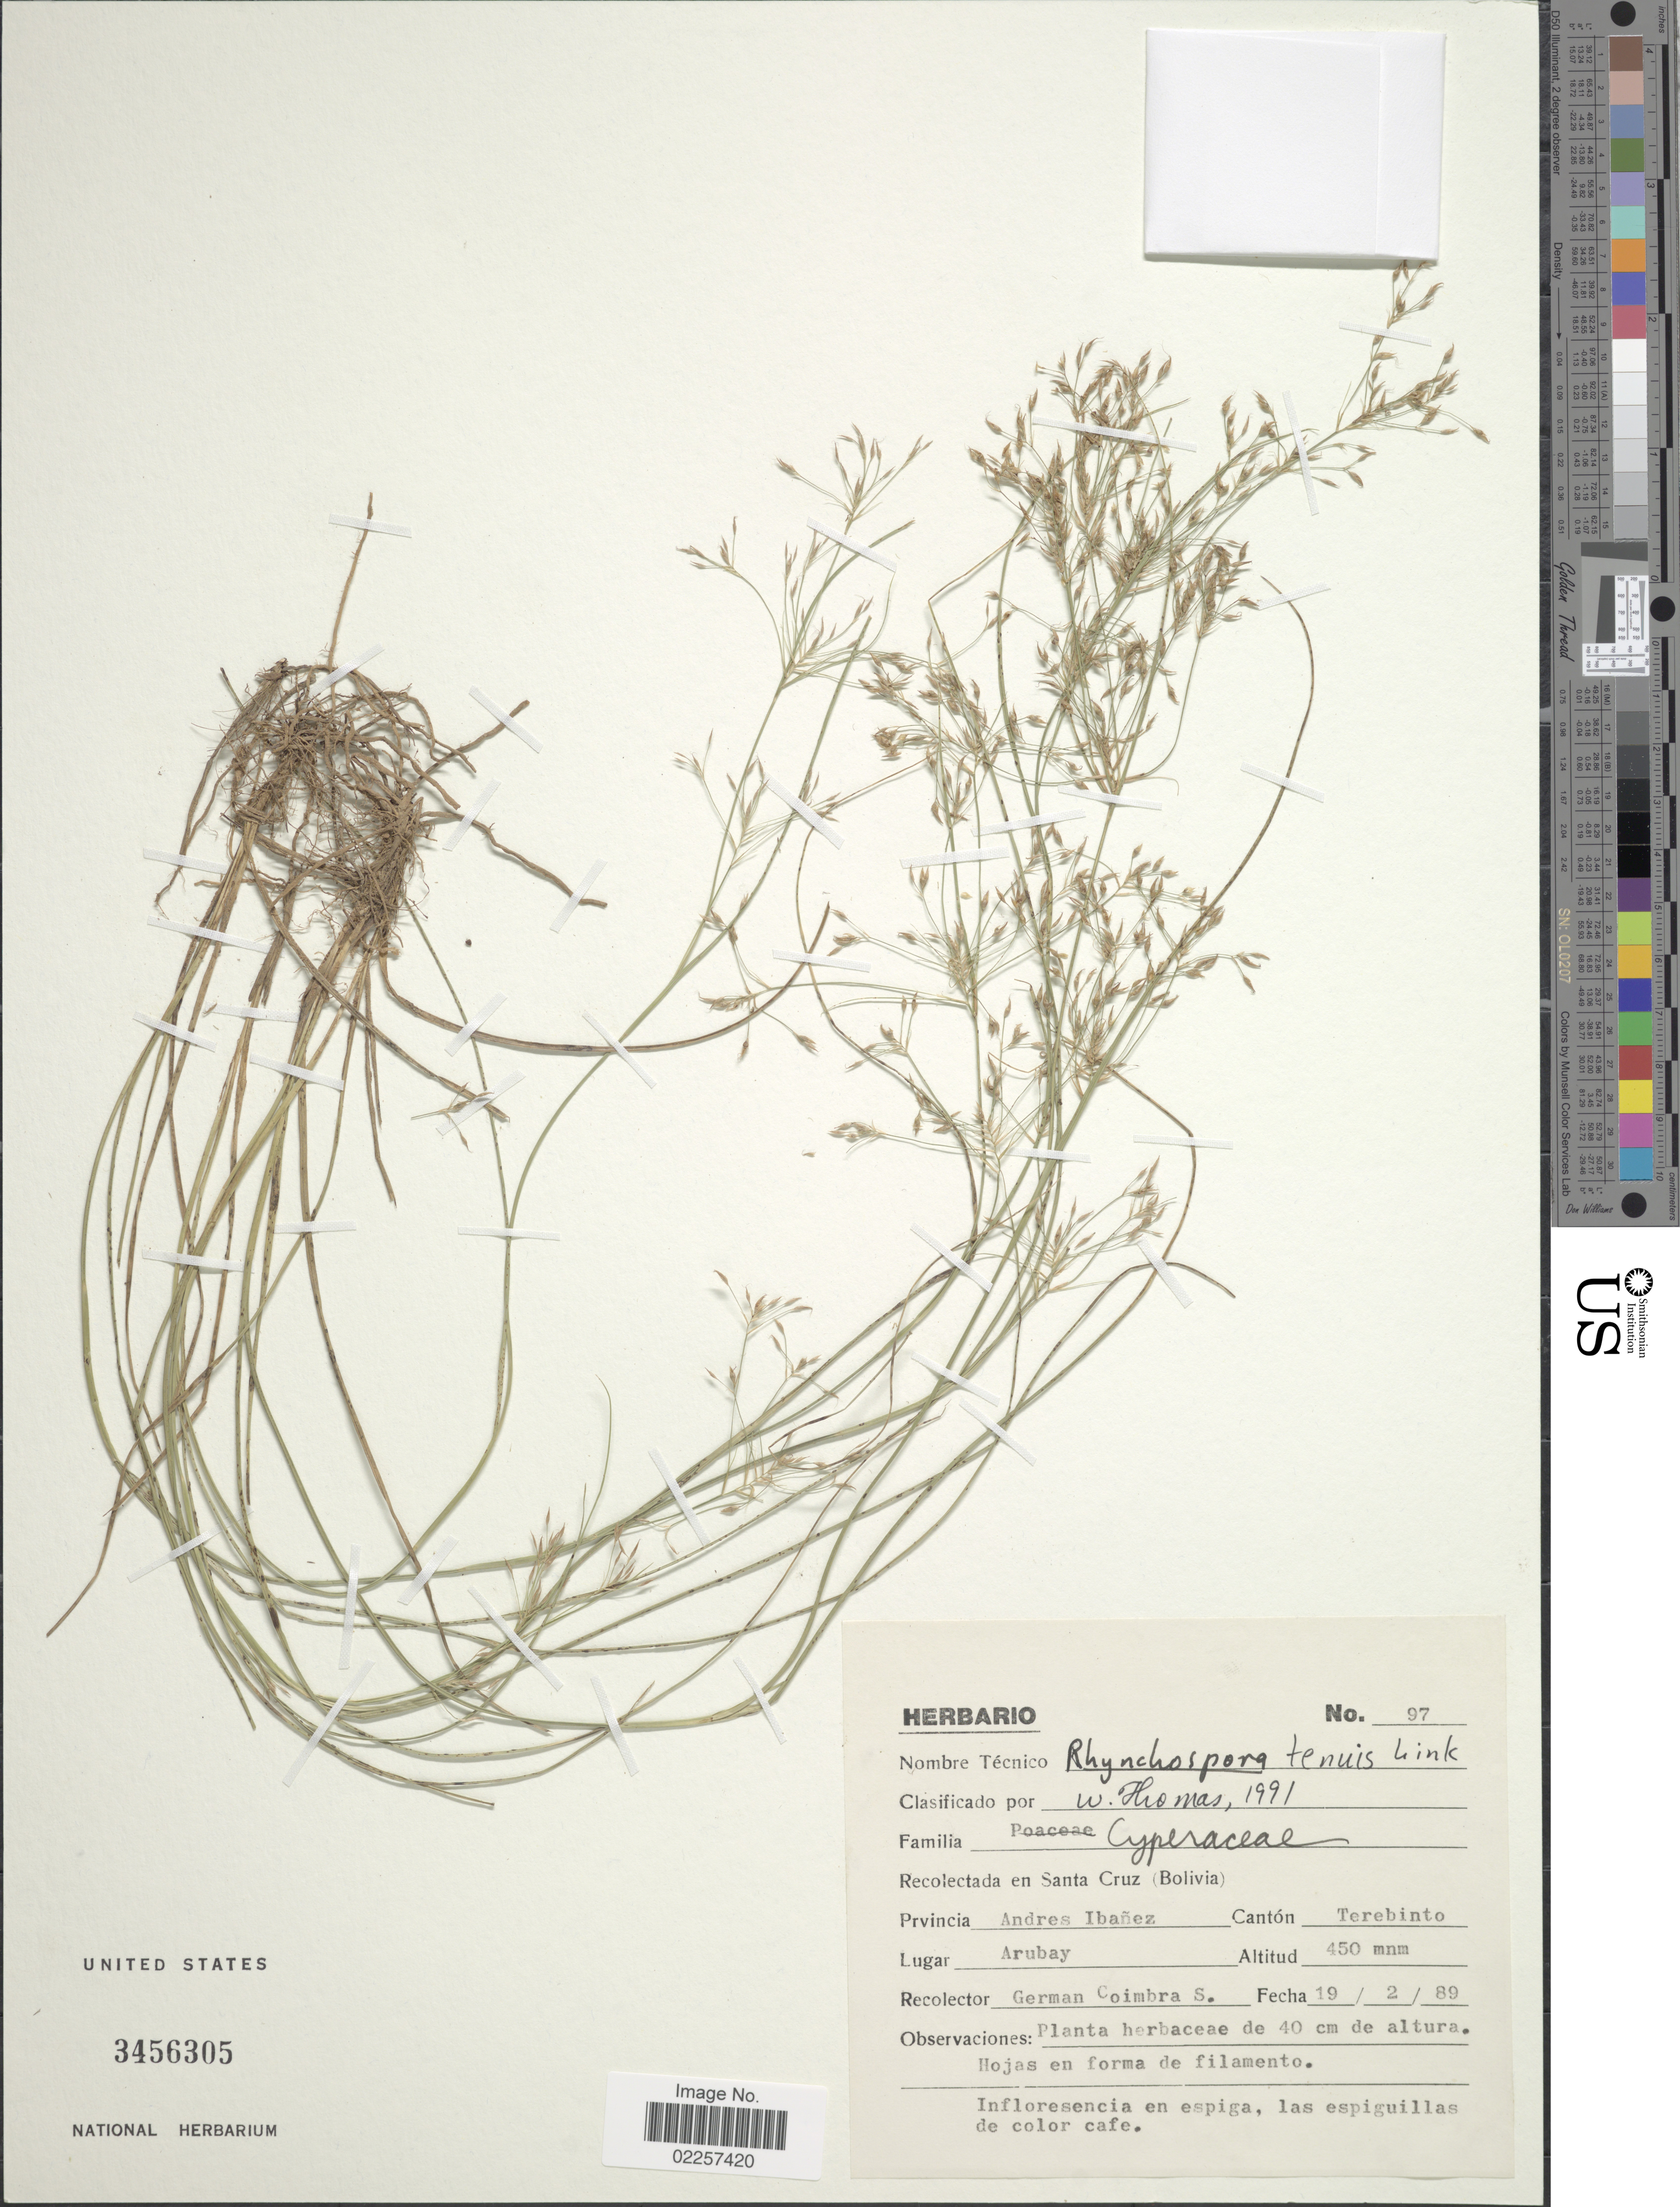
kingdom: Plantae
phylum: Tracheophyta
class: Liliopsida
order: Poales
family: Cyperaceae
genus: Rhynchospora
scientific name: Rhynchospora tenuis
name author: Link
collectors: G. Coimbra S.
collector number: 97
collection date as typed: Transcribed d/m/y: 19/2/89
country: Bolivia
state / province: Santa Cruz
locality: Andres Ibanes, Canton Terebinto, Arubay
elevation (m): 450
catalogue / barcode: US 3456305